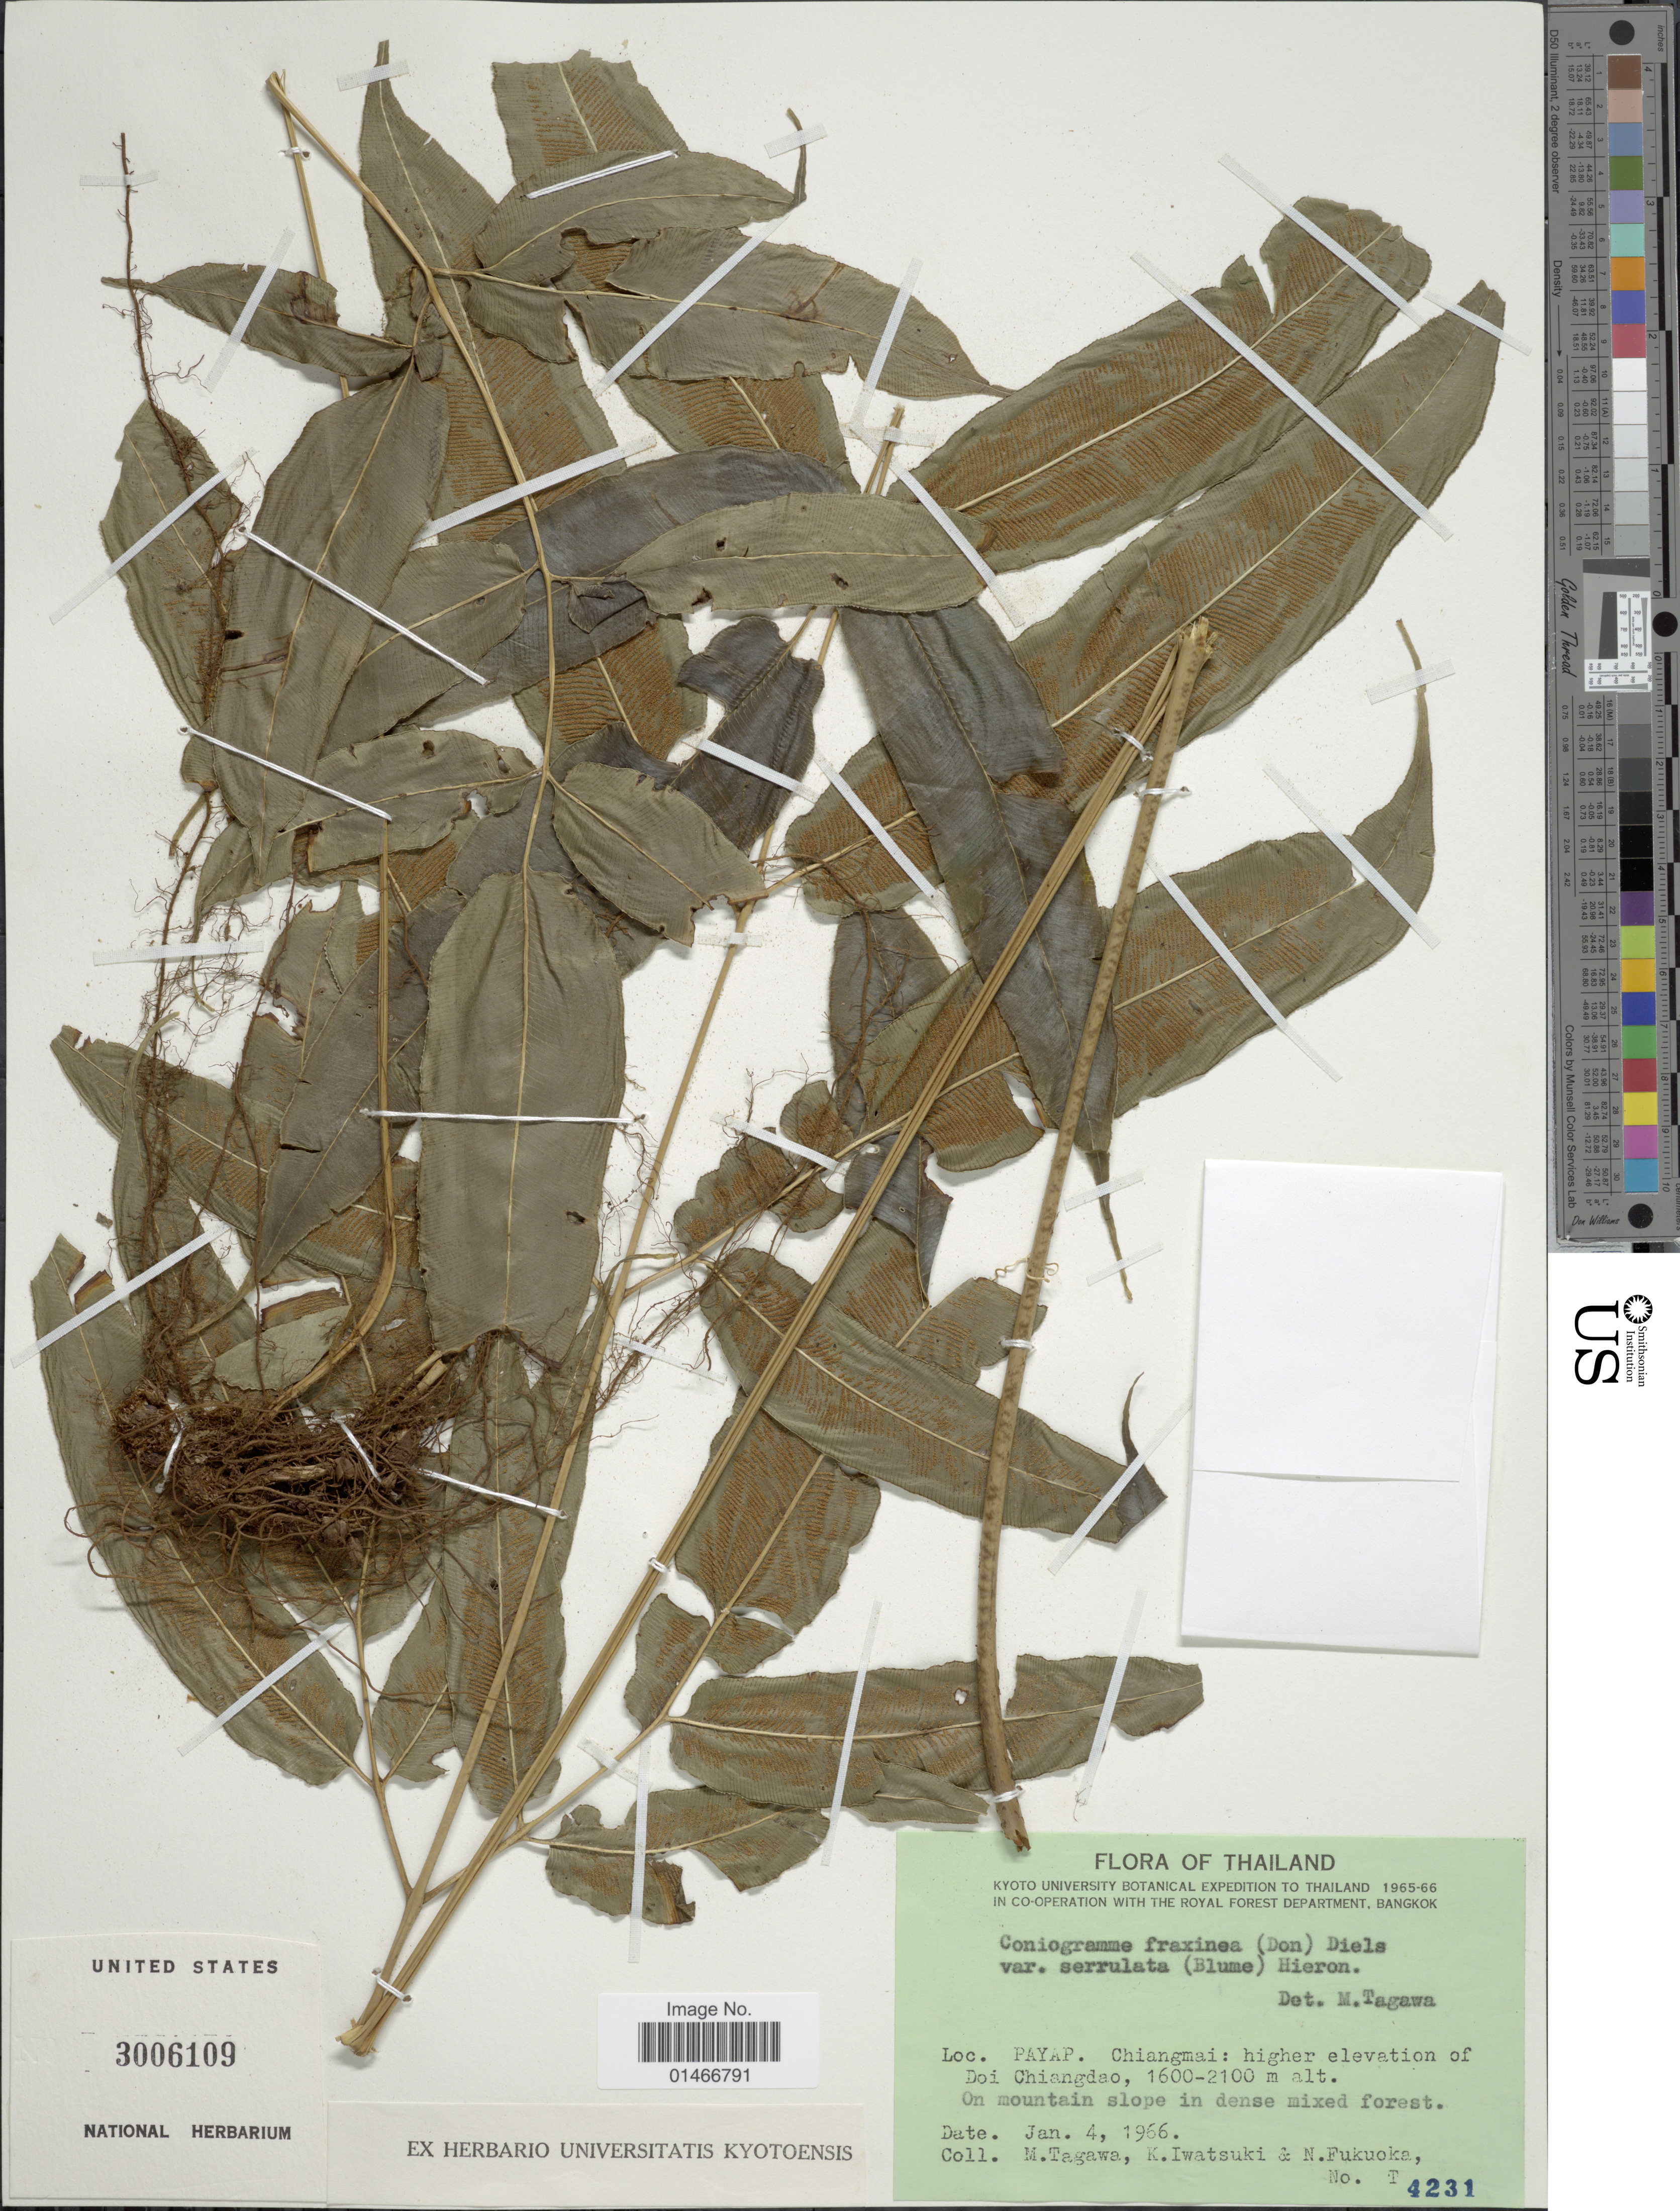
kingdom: Plantae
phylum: Tracheophyta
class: Polypodiopsida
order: Polypodiales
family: Pteridaceae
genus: Coniogramme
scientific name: Coniogramme fraxinea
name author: (D. Don) Diels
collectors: M. Tagawa, K. Iwatsuki & N. Fukuoka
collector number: T4231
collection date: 1966-01-04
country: Thailand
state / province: Chiang Mai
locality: Payap. Chiangmai: higher elevation of Doi Chiangdao.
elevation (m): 1600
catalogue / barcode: US 3006109